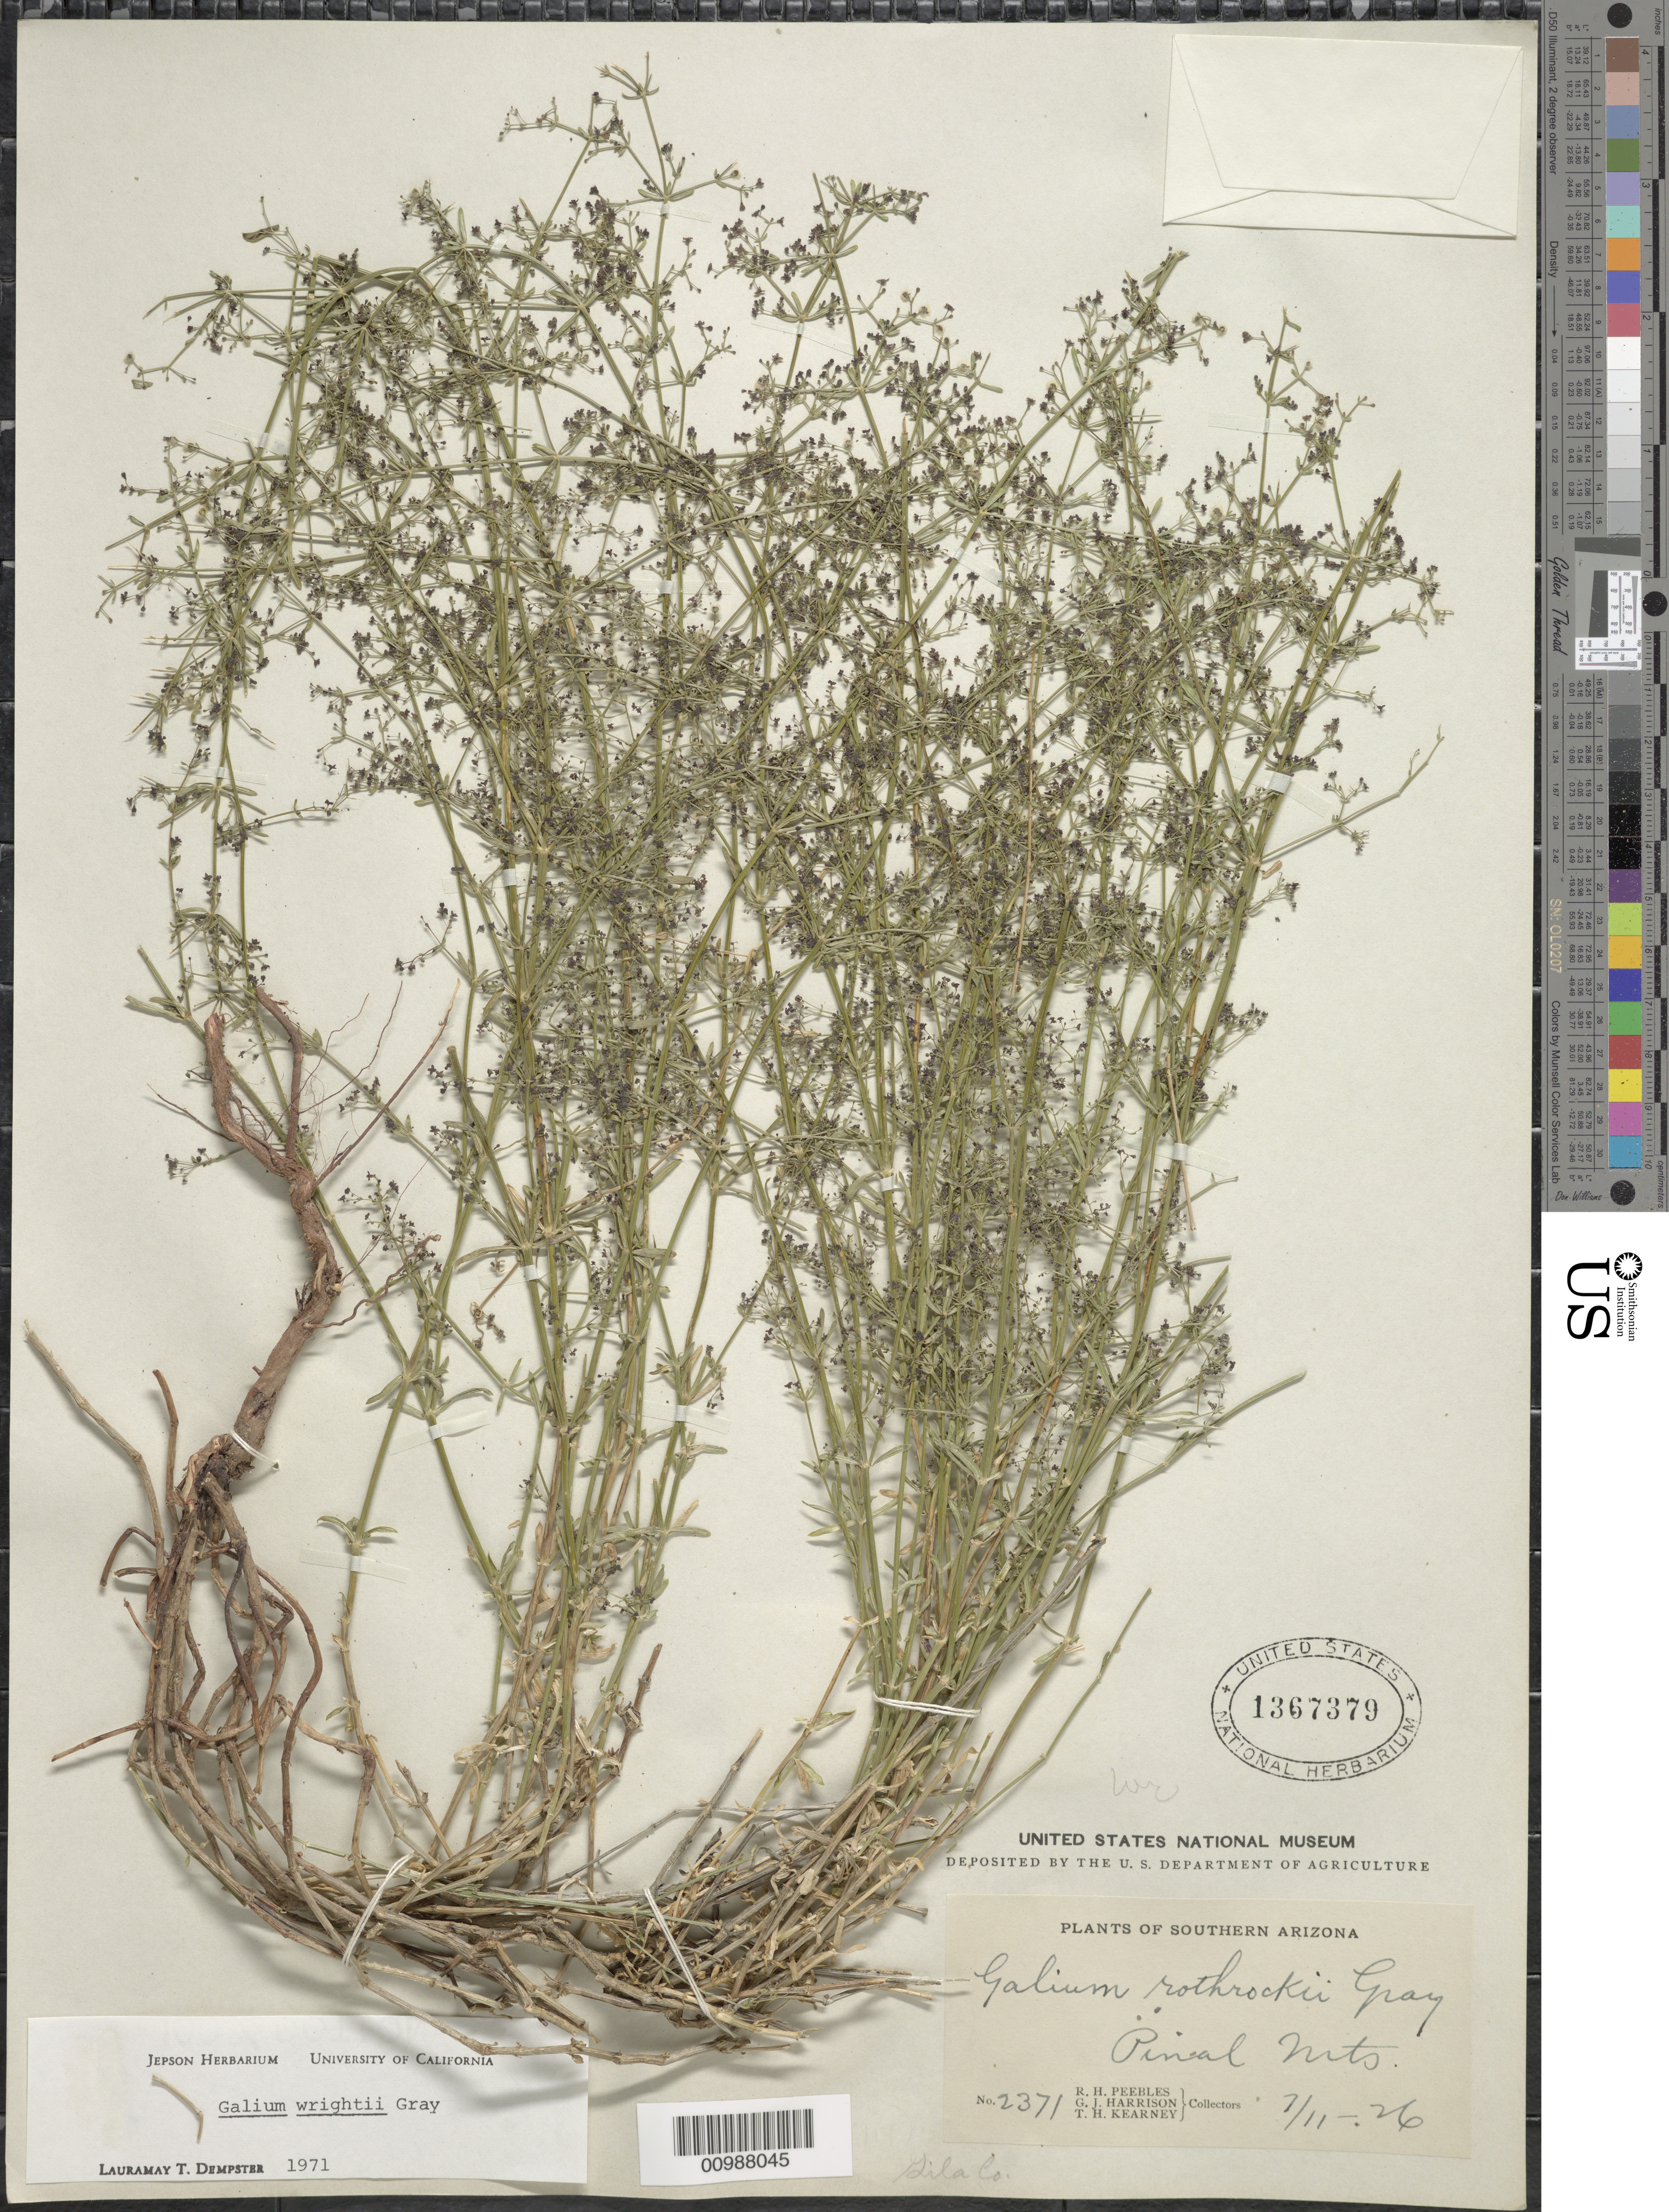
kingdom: Plantae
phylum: Tracheophyta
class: Magnoliopsida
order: Garryales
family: Garryaceae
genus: Garrya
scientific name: Garrya wrightii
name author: Torr.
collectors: R. H. Peebles & G. J. Harrison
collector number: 2371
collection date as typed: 11 Jul 1926 or 07 Nov 1926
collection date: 1926-07-11/1926-11-07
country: United States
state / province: Arizona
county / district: Gila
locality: Pinal Mountains.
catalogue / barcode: US 1367379